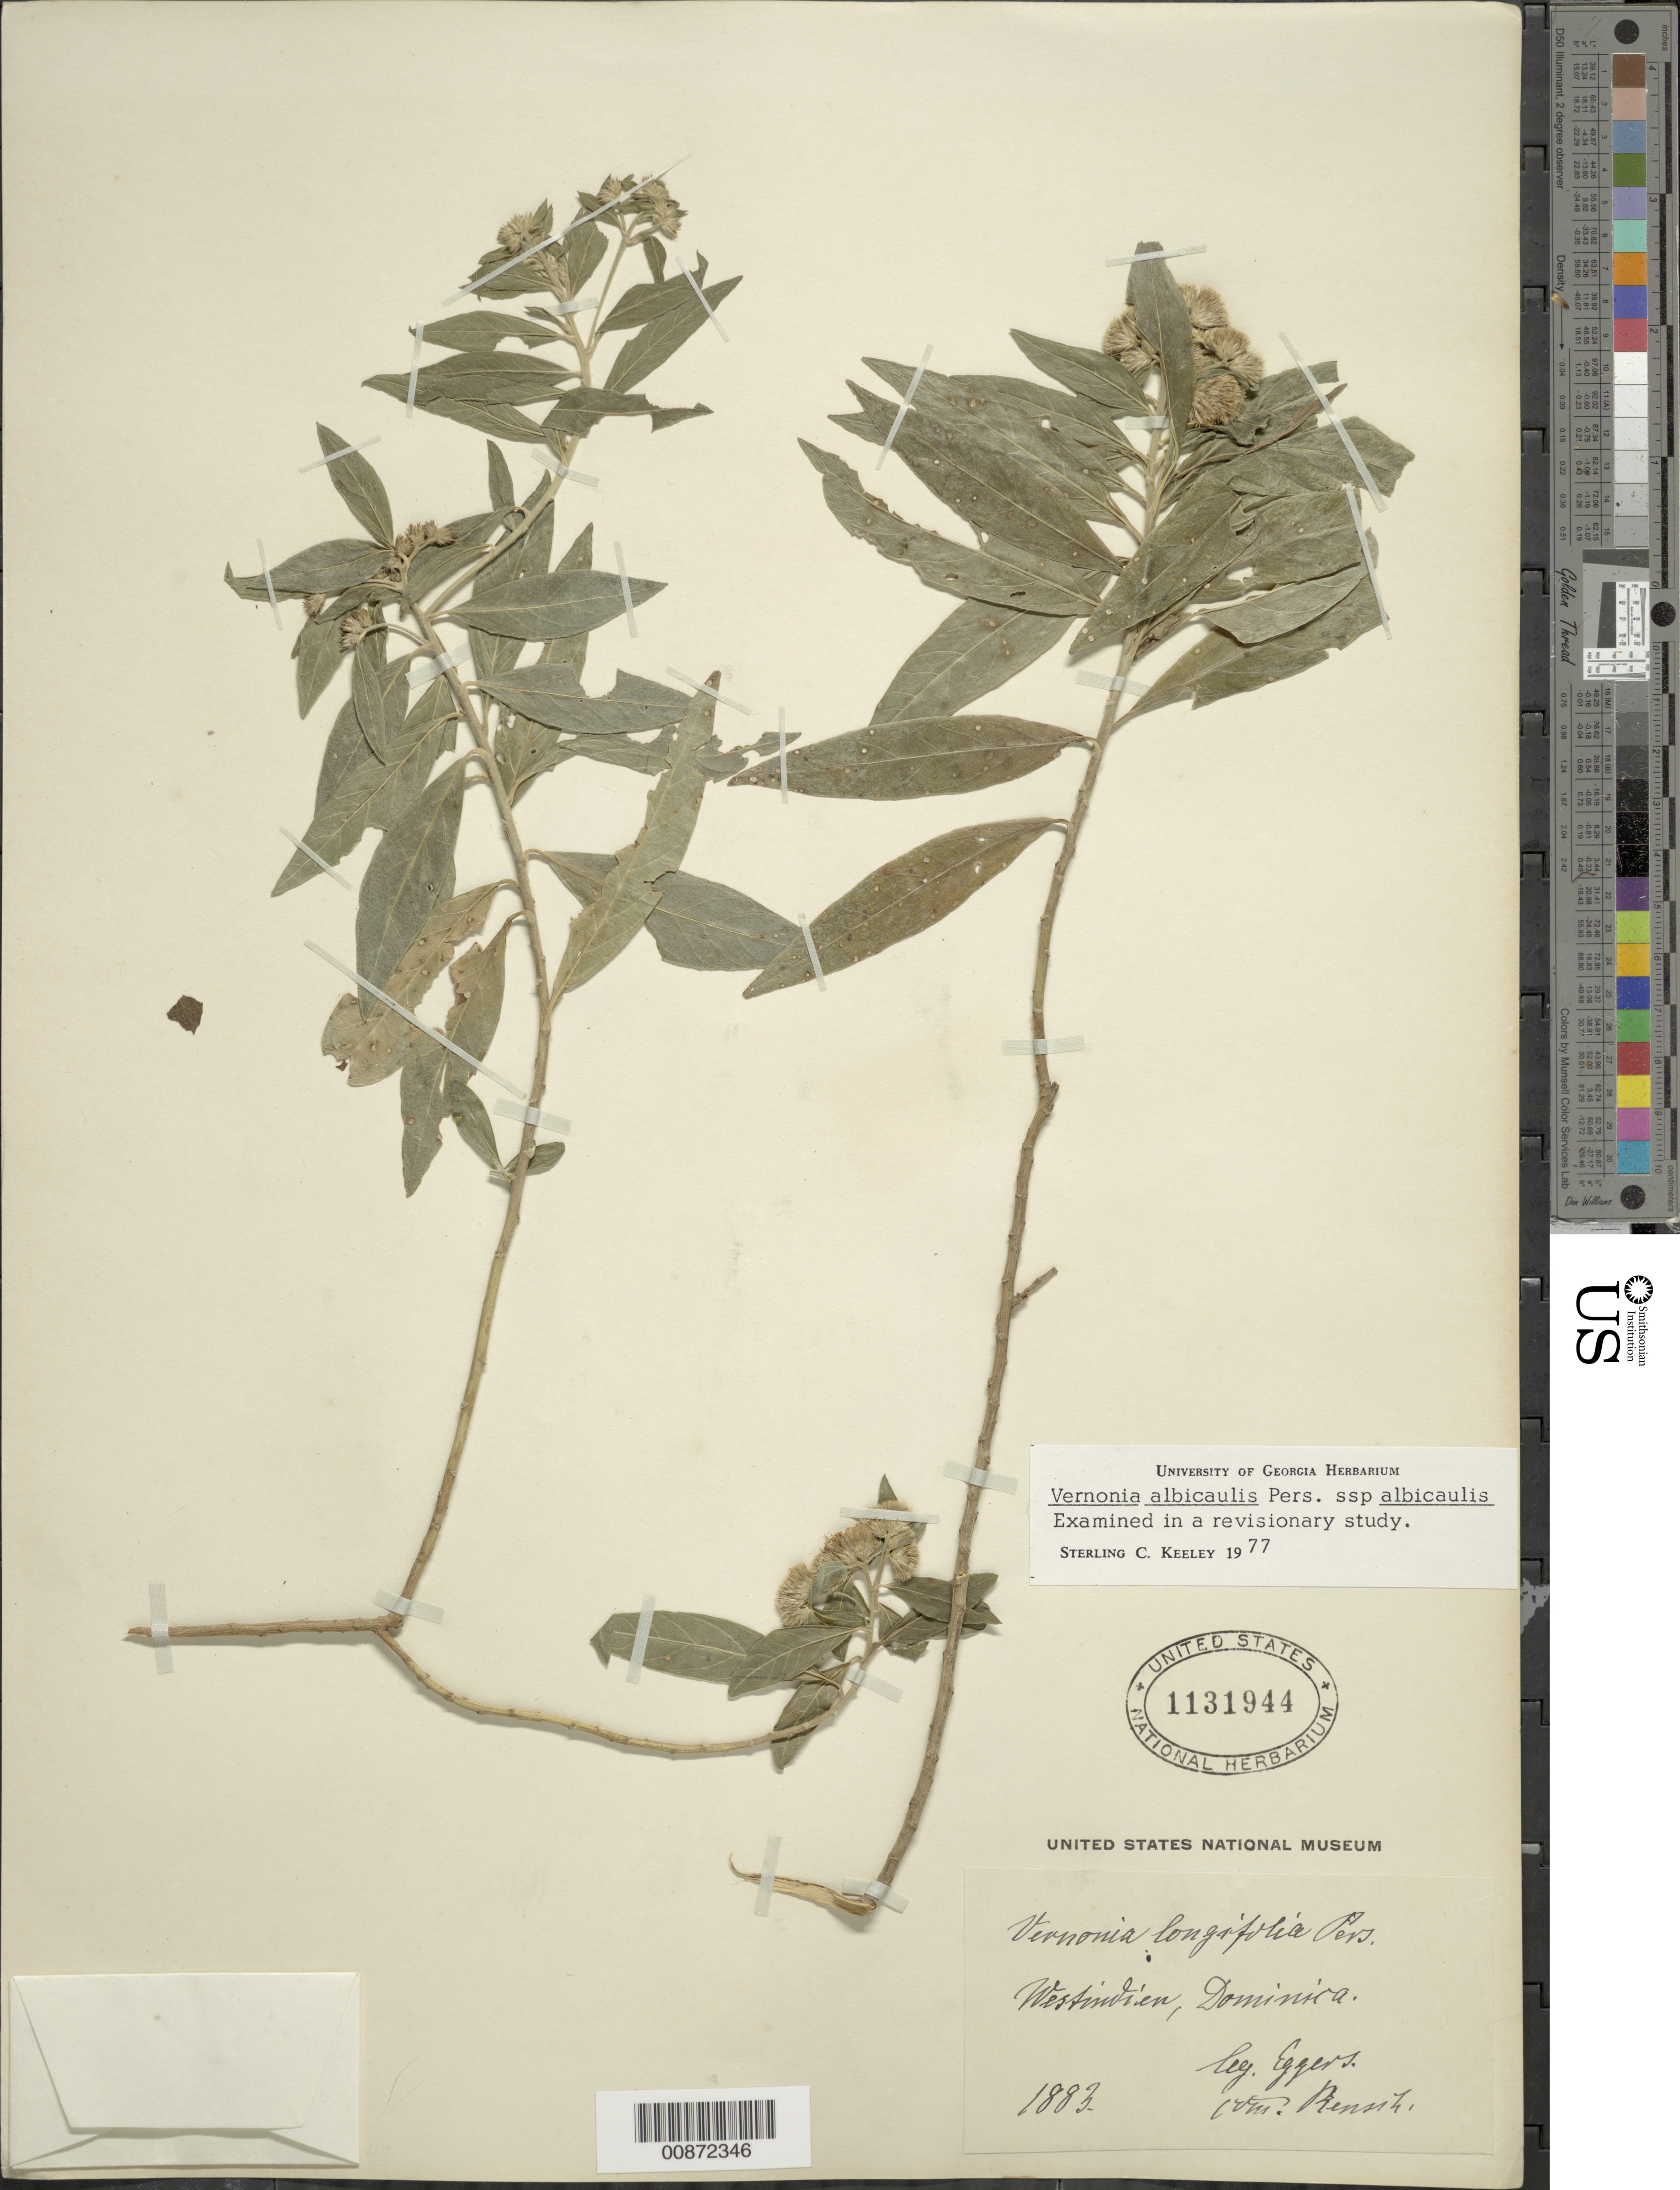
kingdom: Plantae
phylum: Tracheophyta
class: Magnoliopsida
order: Asterales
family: Asteraceae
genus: Lepidaploa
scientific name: Lepidaploa glabra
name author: (Willd.) H. Rob.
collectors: H. F. A. von Eggers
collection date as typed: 1883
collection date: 1883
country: Dominica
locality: Westindein (sp?)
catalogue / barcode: US 1131944